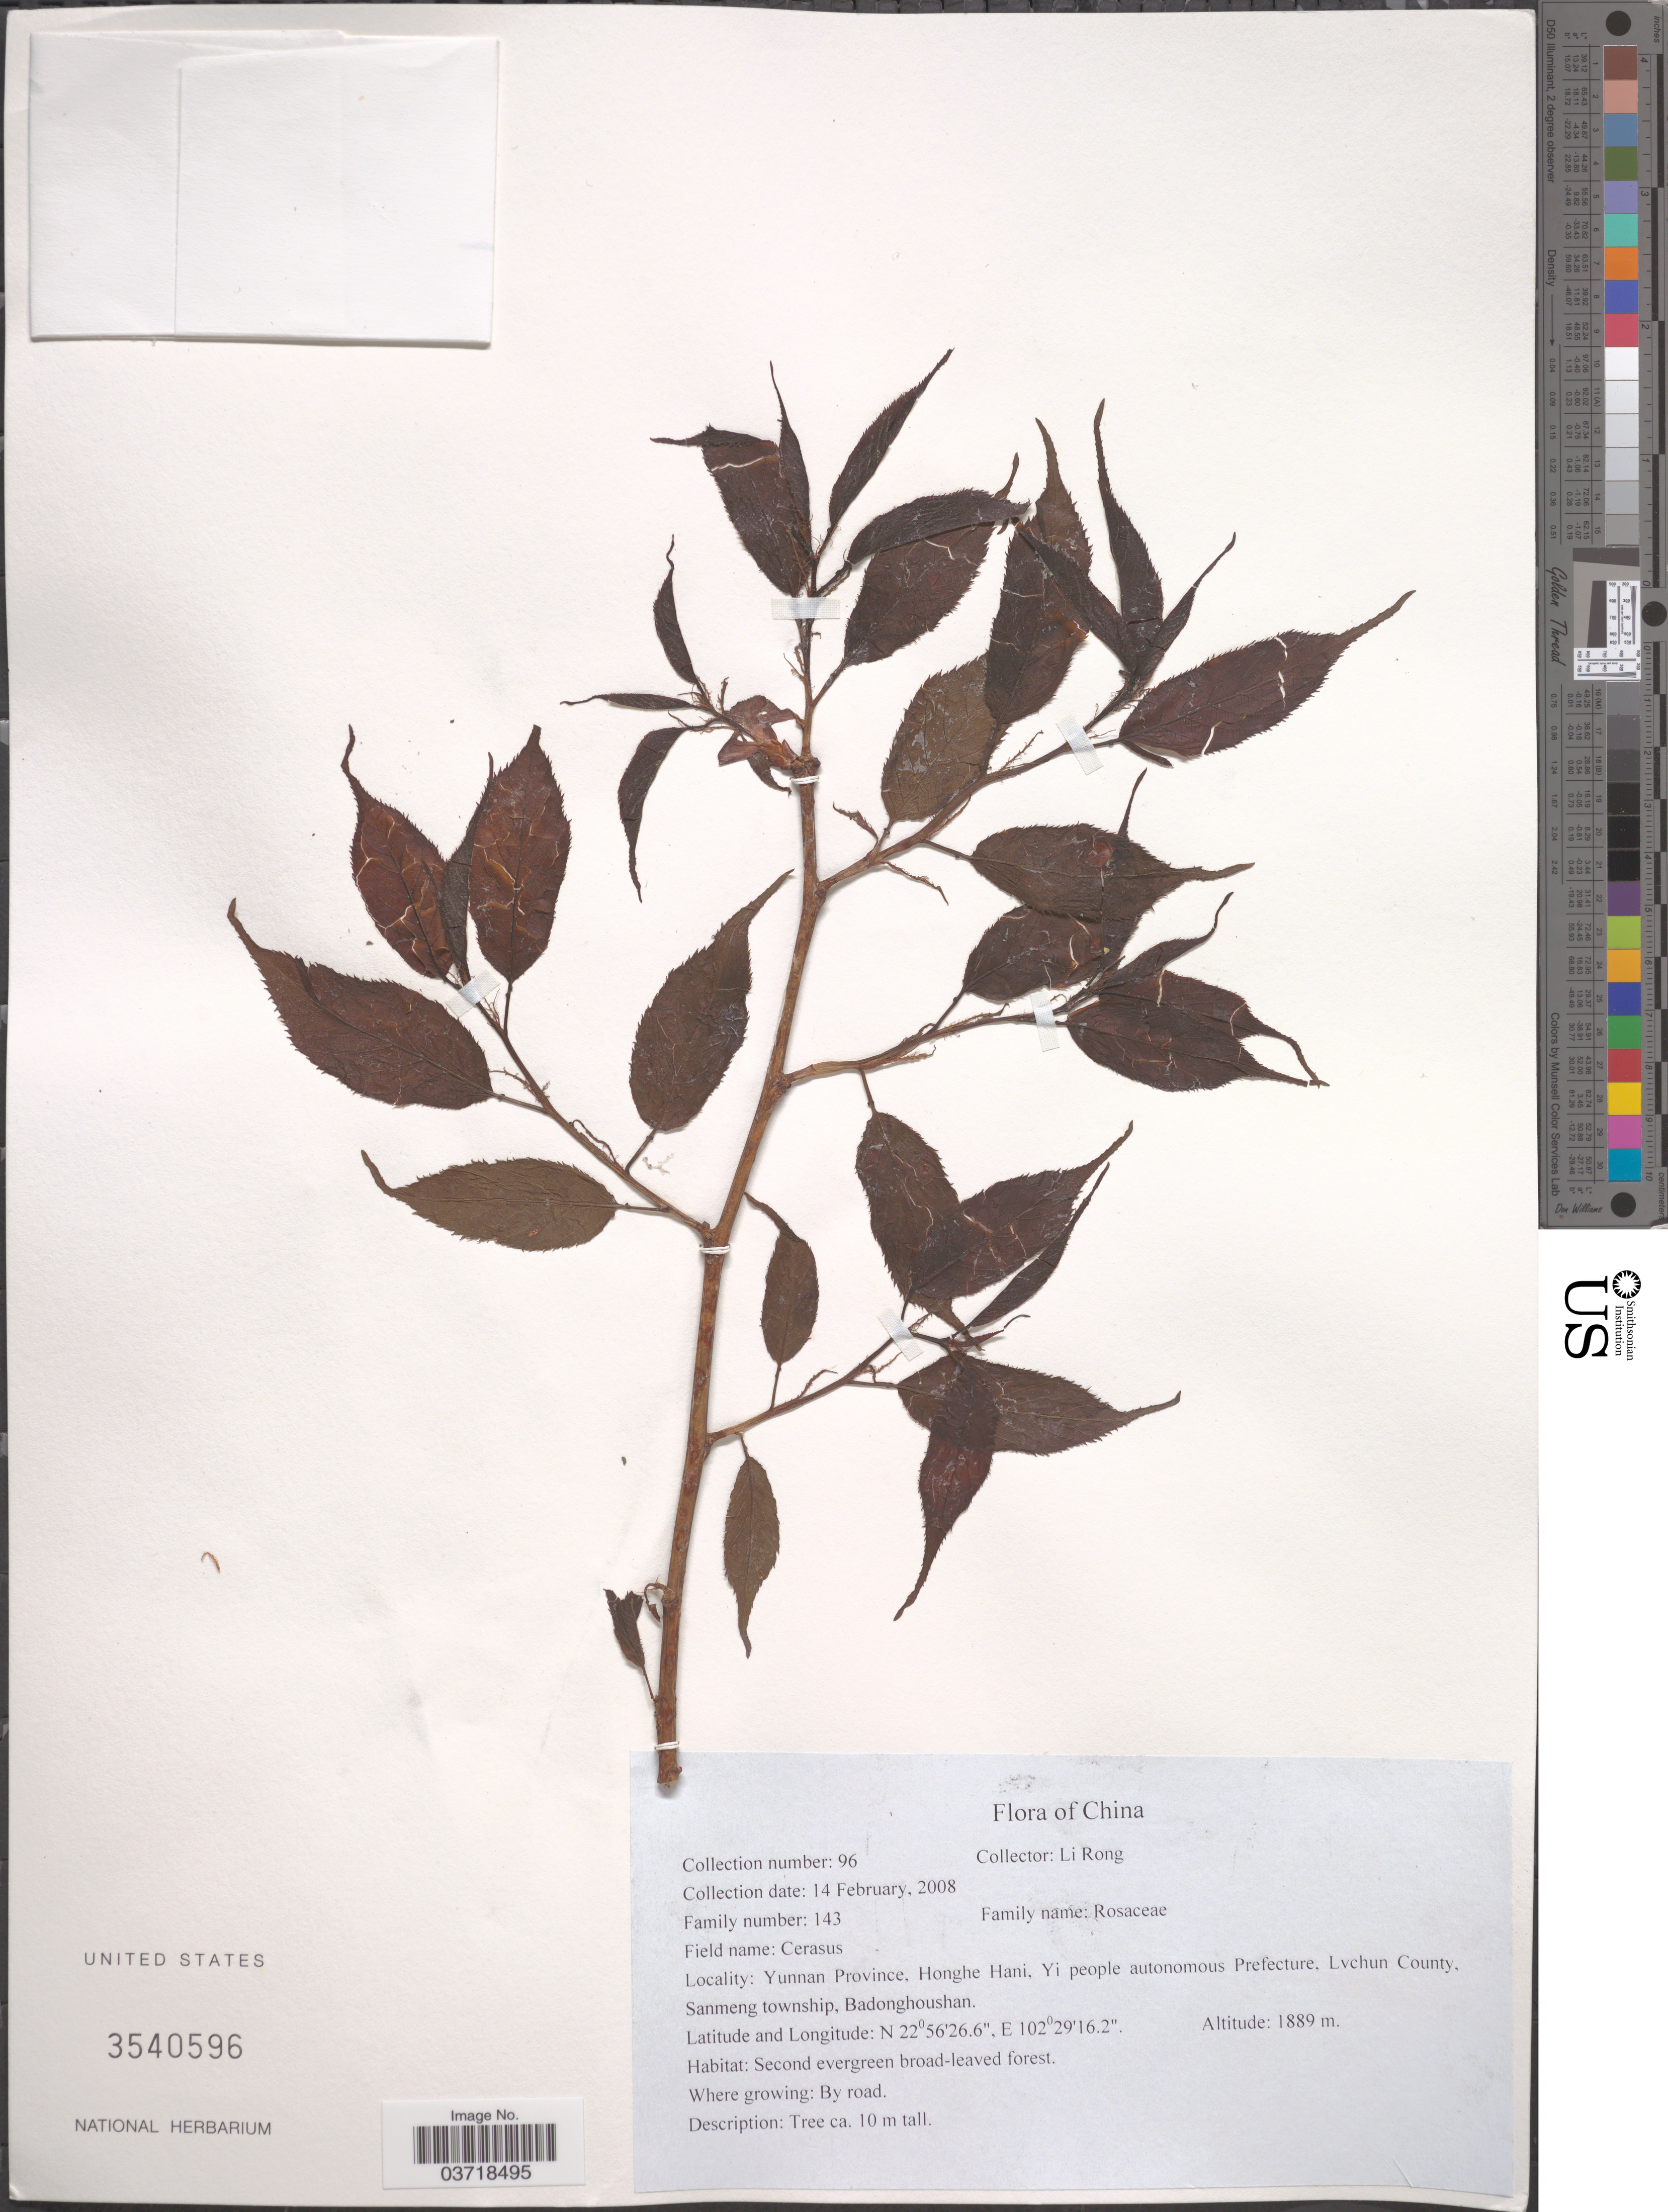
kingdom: Plantae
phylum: Tracheophyta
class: Magnoliopsida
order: Rosales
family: Rosaceae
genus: Prunus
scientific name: Prunus sp.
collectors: R. Li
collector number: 96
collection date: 2008-02-14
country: China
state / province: Yunnan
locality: Honghe Hani. Yi people autonomous Prefecture, Lvchun County, Sanmeng township, Badonghoushan.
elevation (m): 1889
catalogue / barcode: US 3540596